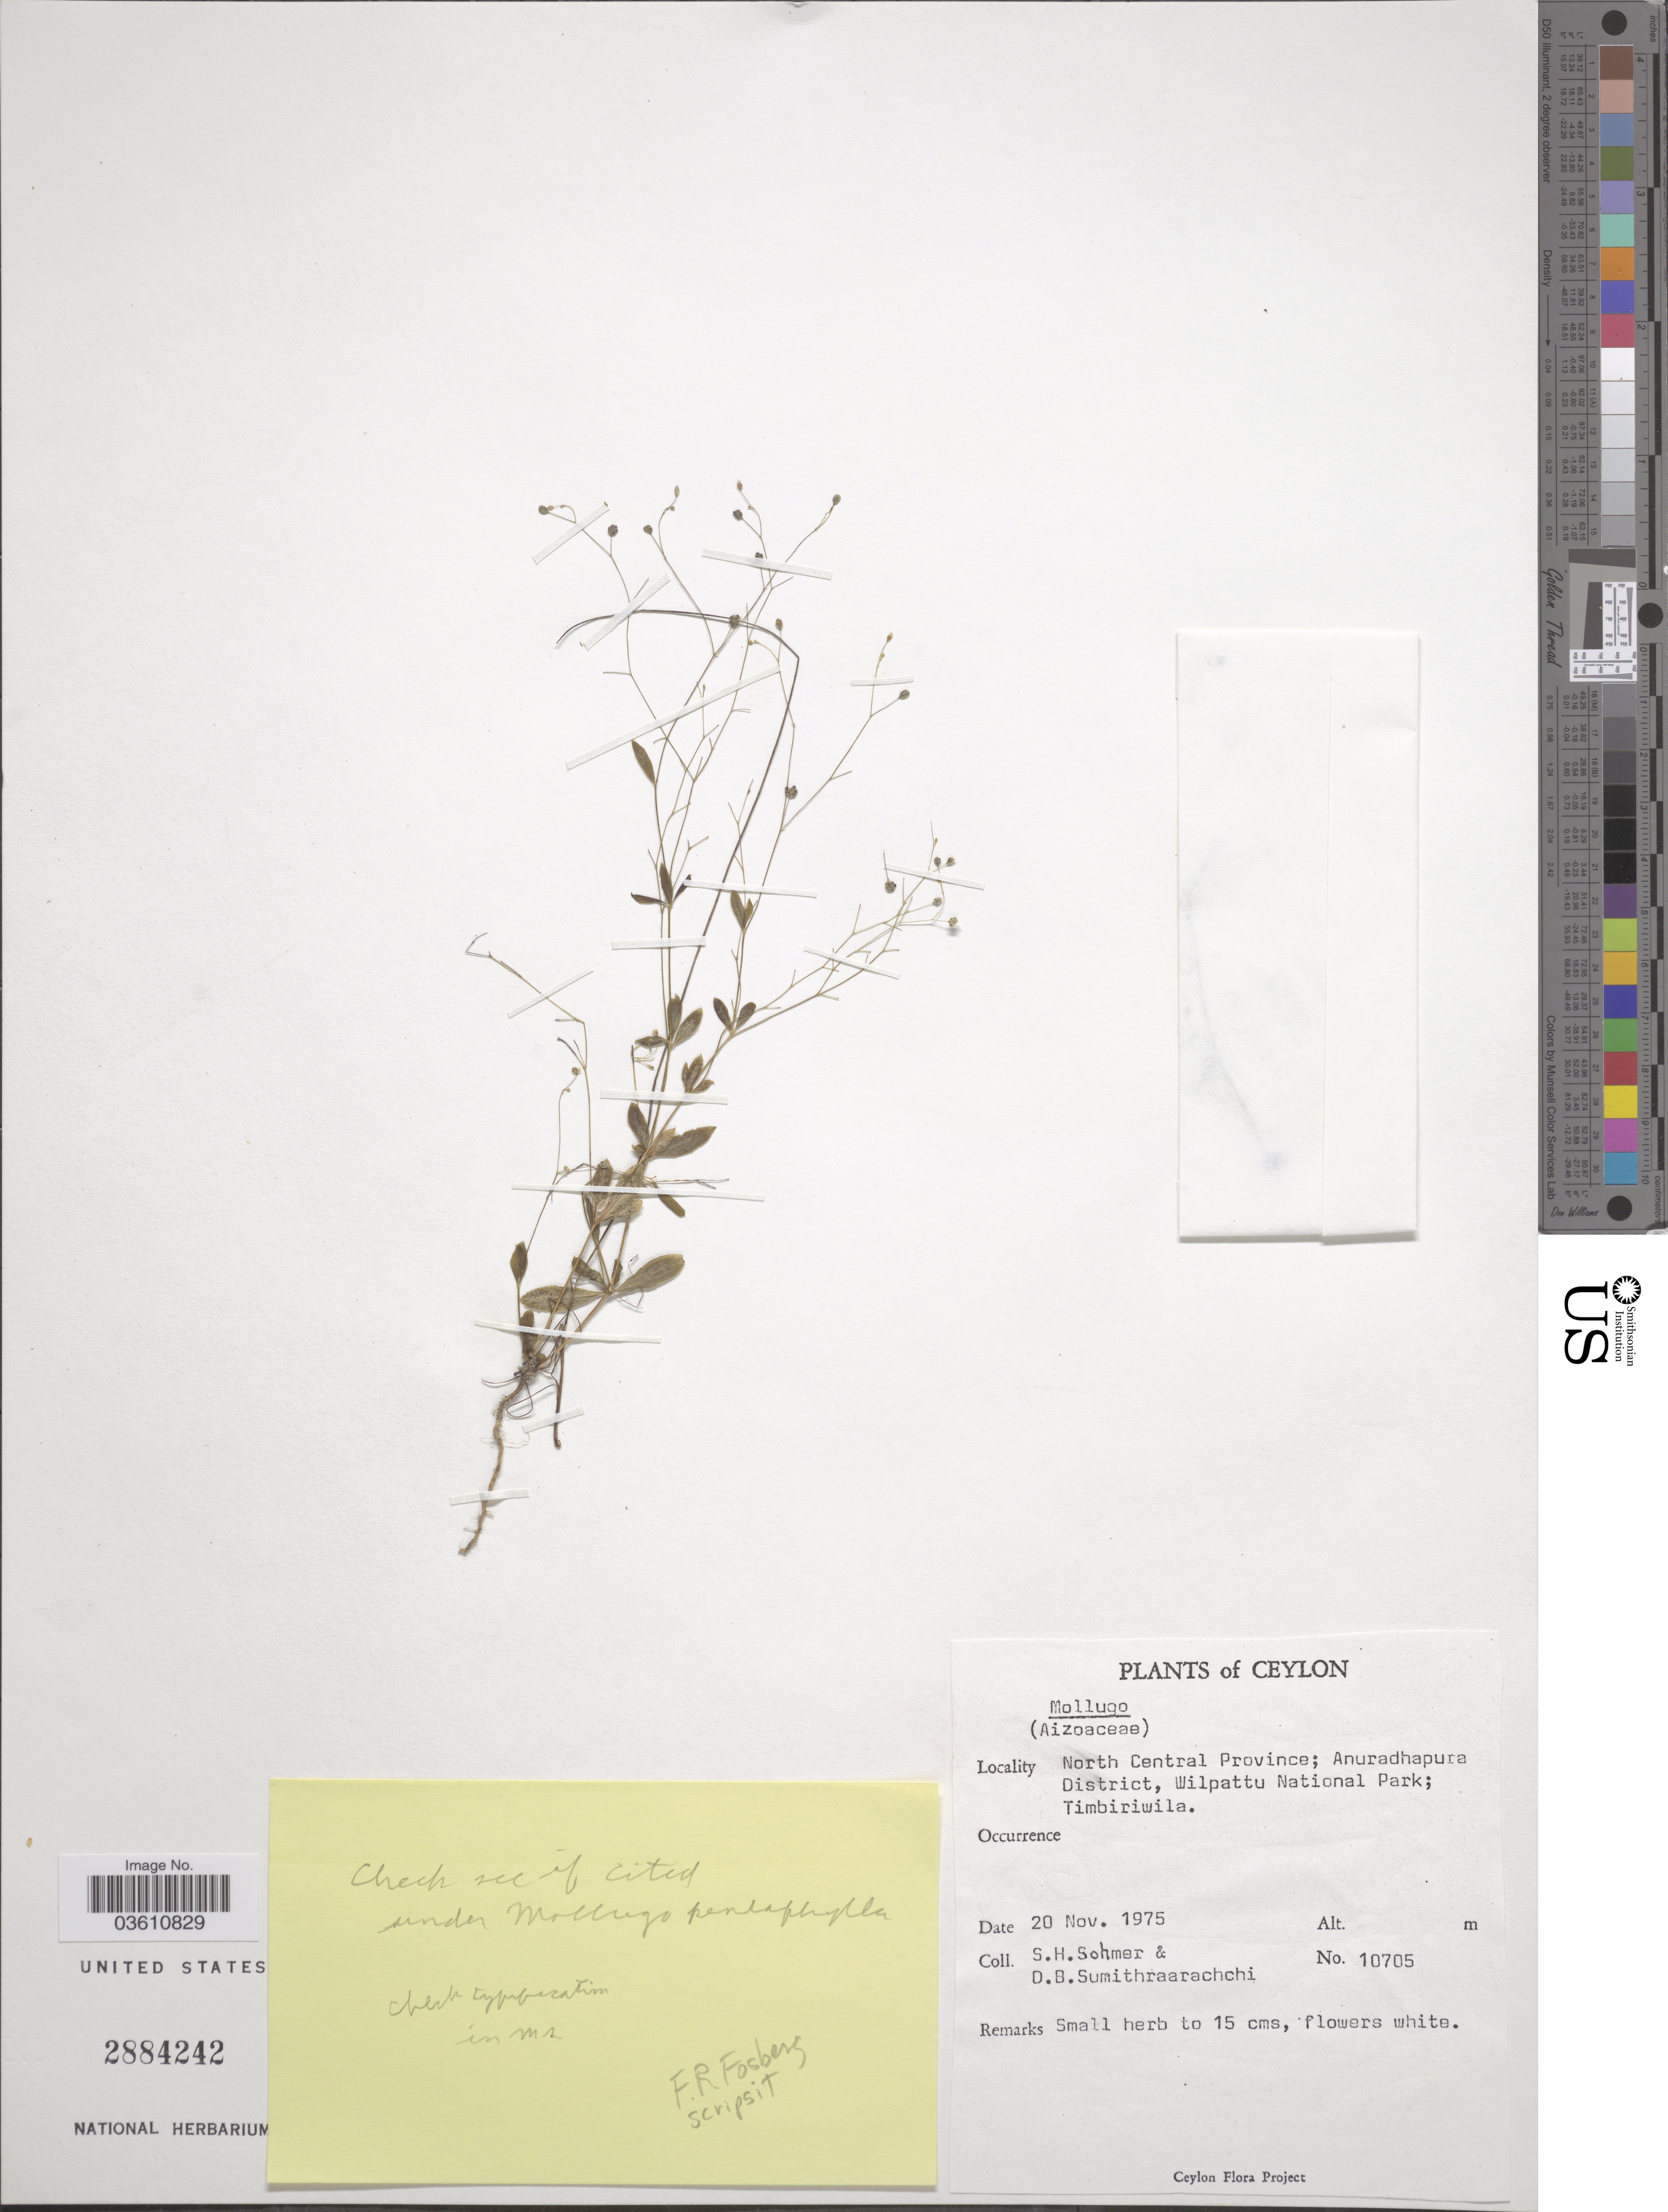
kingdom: Plantae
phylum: Tracheophyta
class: Magnoliopsida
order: Caryophyllales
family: Molluginaceae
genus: Trigastrotheca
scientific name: Trigastrotheca pentaphylla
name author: (L.) Thulin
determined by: Strong, Mark T., (BOT), Smithsonian Institution - National Museum of Natural History (UNITED STATES)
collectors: S. H. Sohmer & D. B. Sumithraarachchi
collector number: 10705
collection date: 1975-11-20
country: Sri Lanka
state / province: North Central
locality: Ceylon, Anuradhapura District, Wilpattu National Park; Timbiriwila.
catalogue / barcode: US 2884242